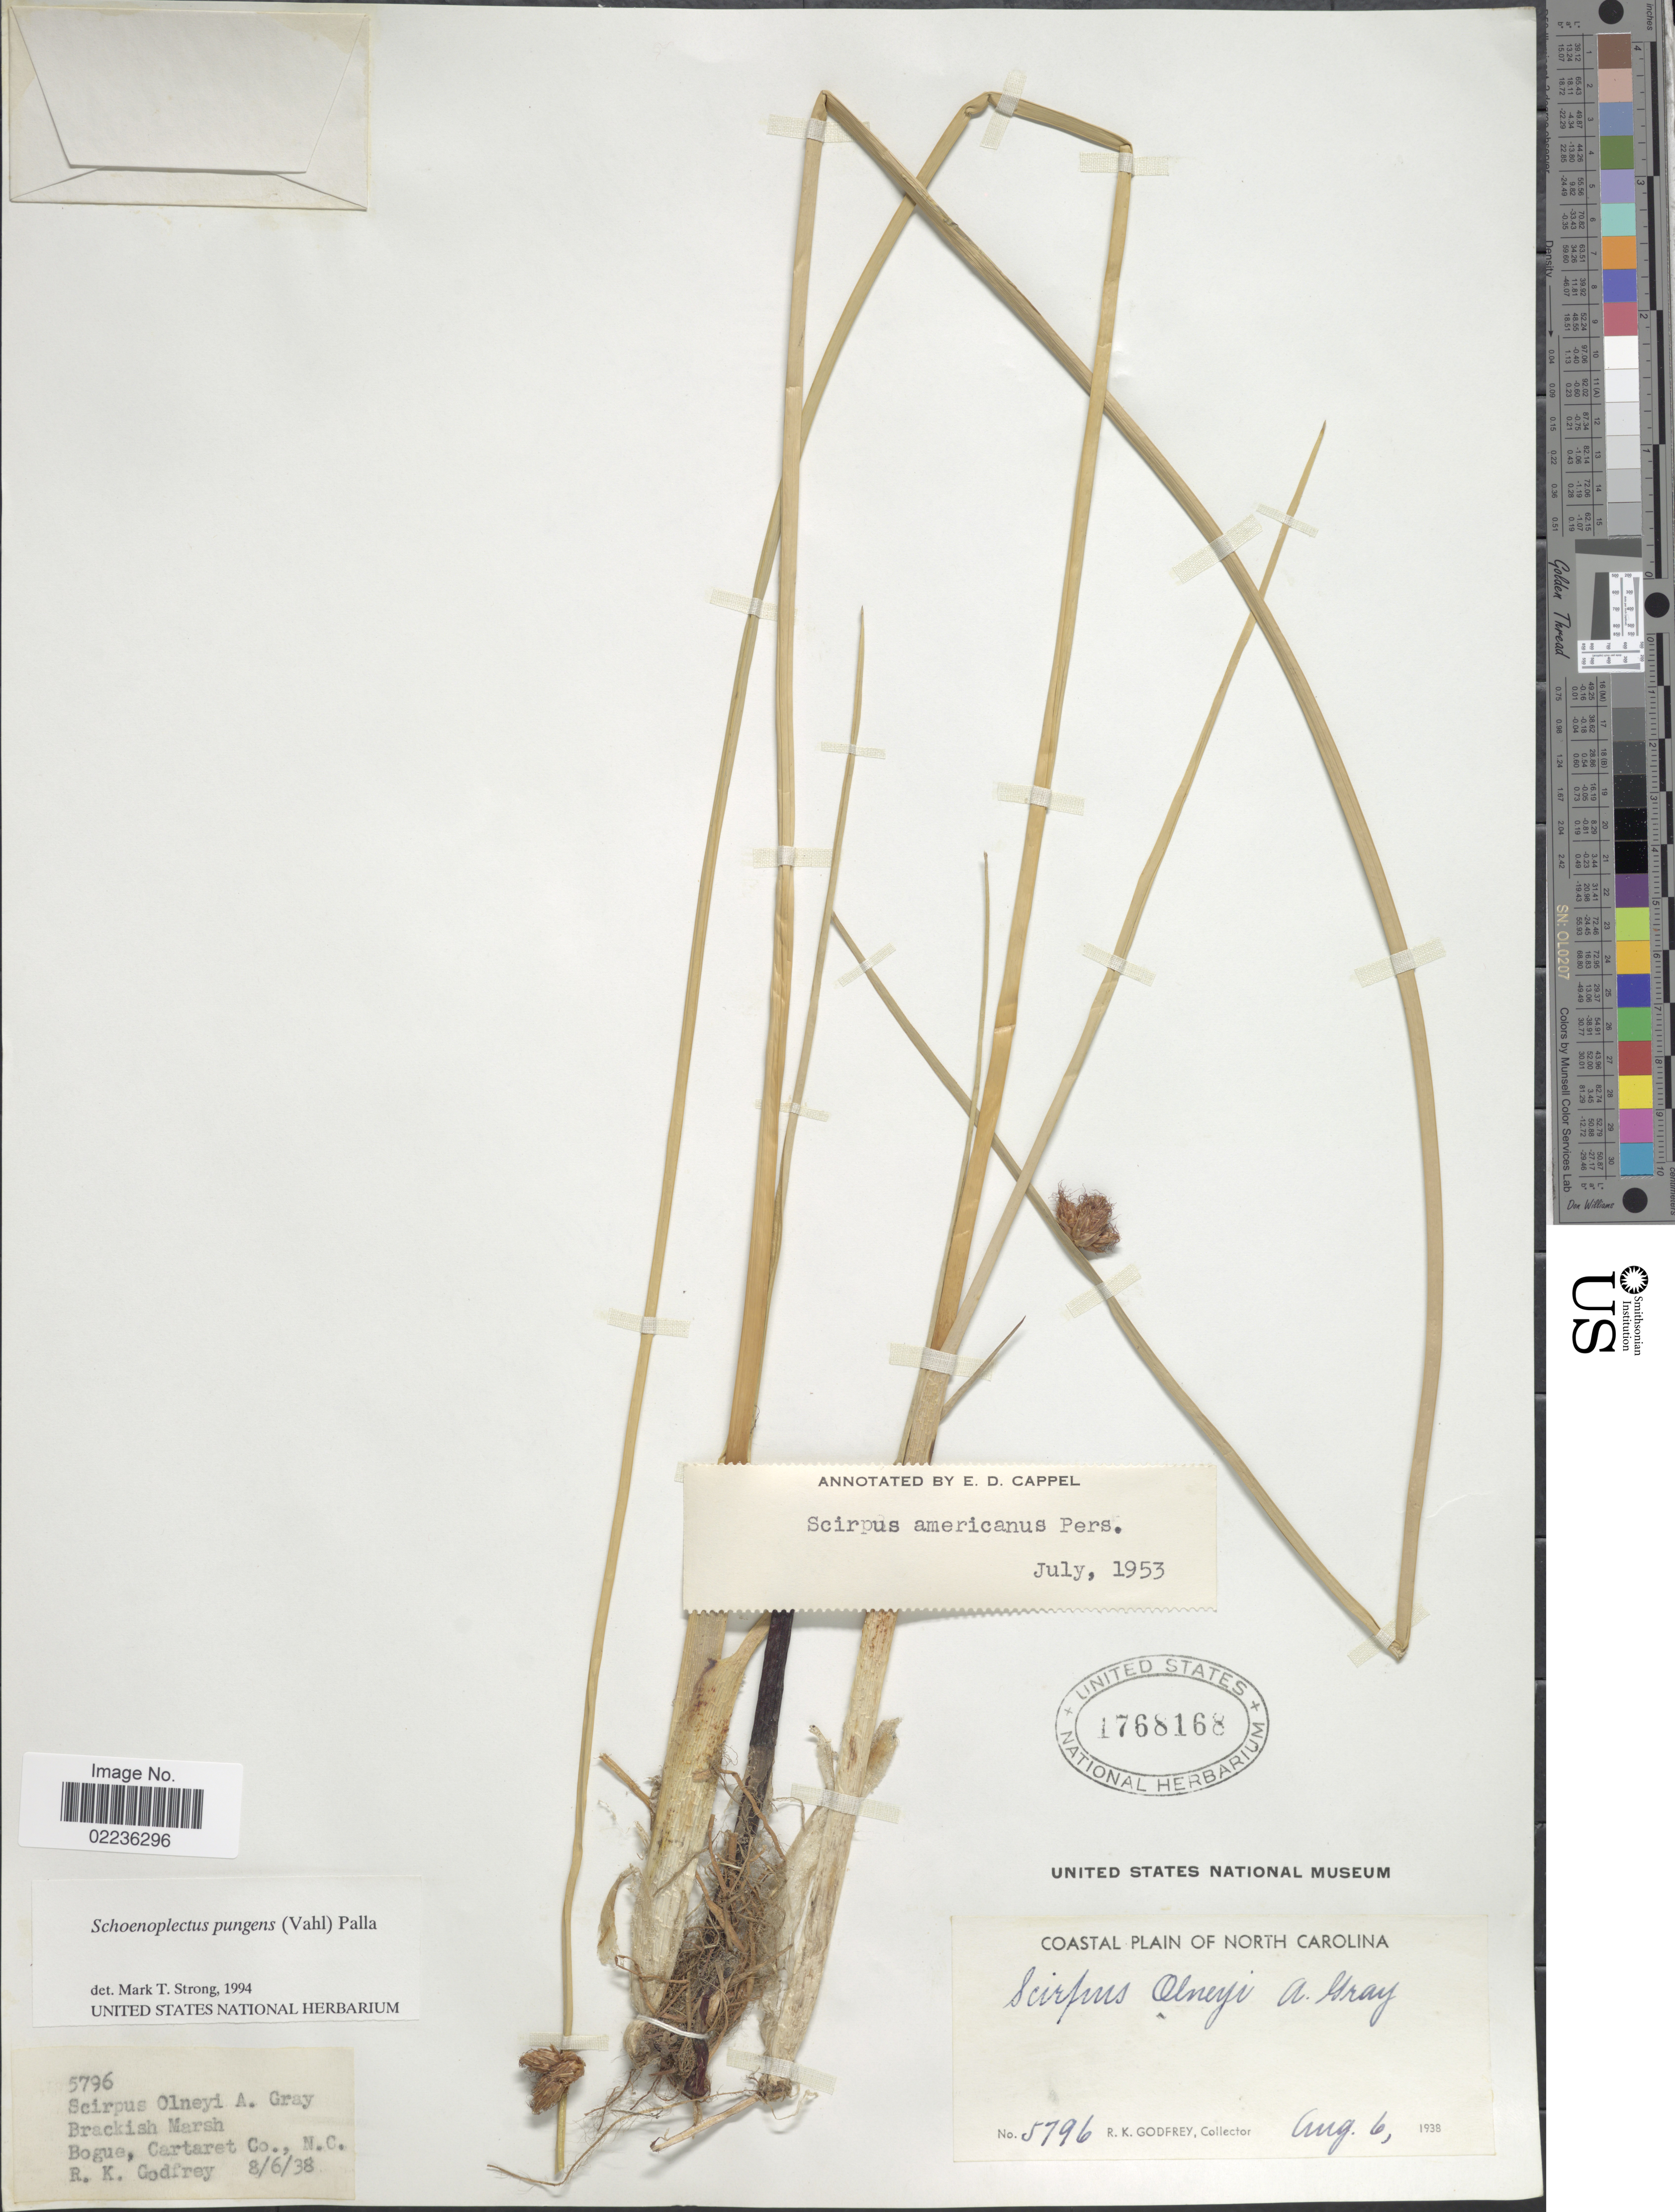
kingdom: Plantae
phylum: Tracheophyta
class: Liliopsida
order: Poales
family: Cyperaceae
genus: Schoenoplectus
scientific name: Schoenoplectus pungens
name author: (Vahl) Palla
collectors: R. K. Godfrey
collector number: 5796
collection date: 1938-08-06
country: United States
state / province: North Carolina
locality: Coastal Plain. Brackish Marsh. Bogue, Cartaret Co., N.C.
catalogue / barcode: US 1768168